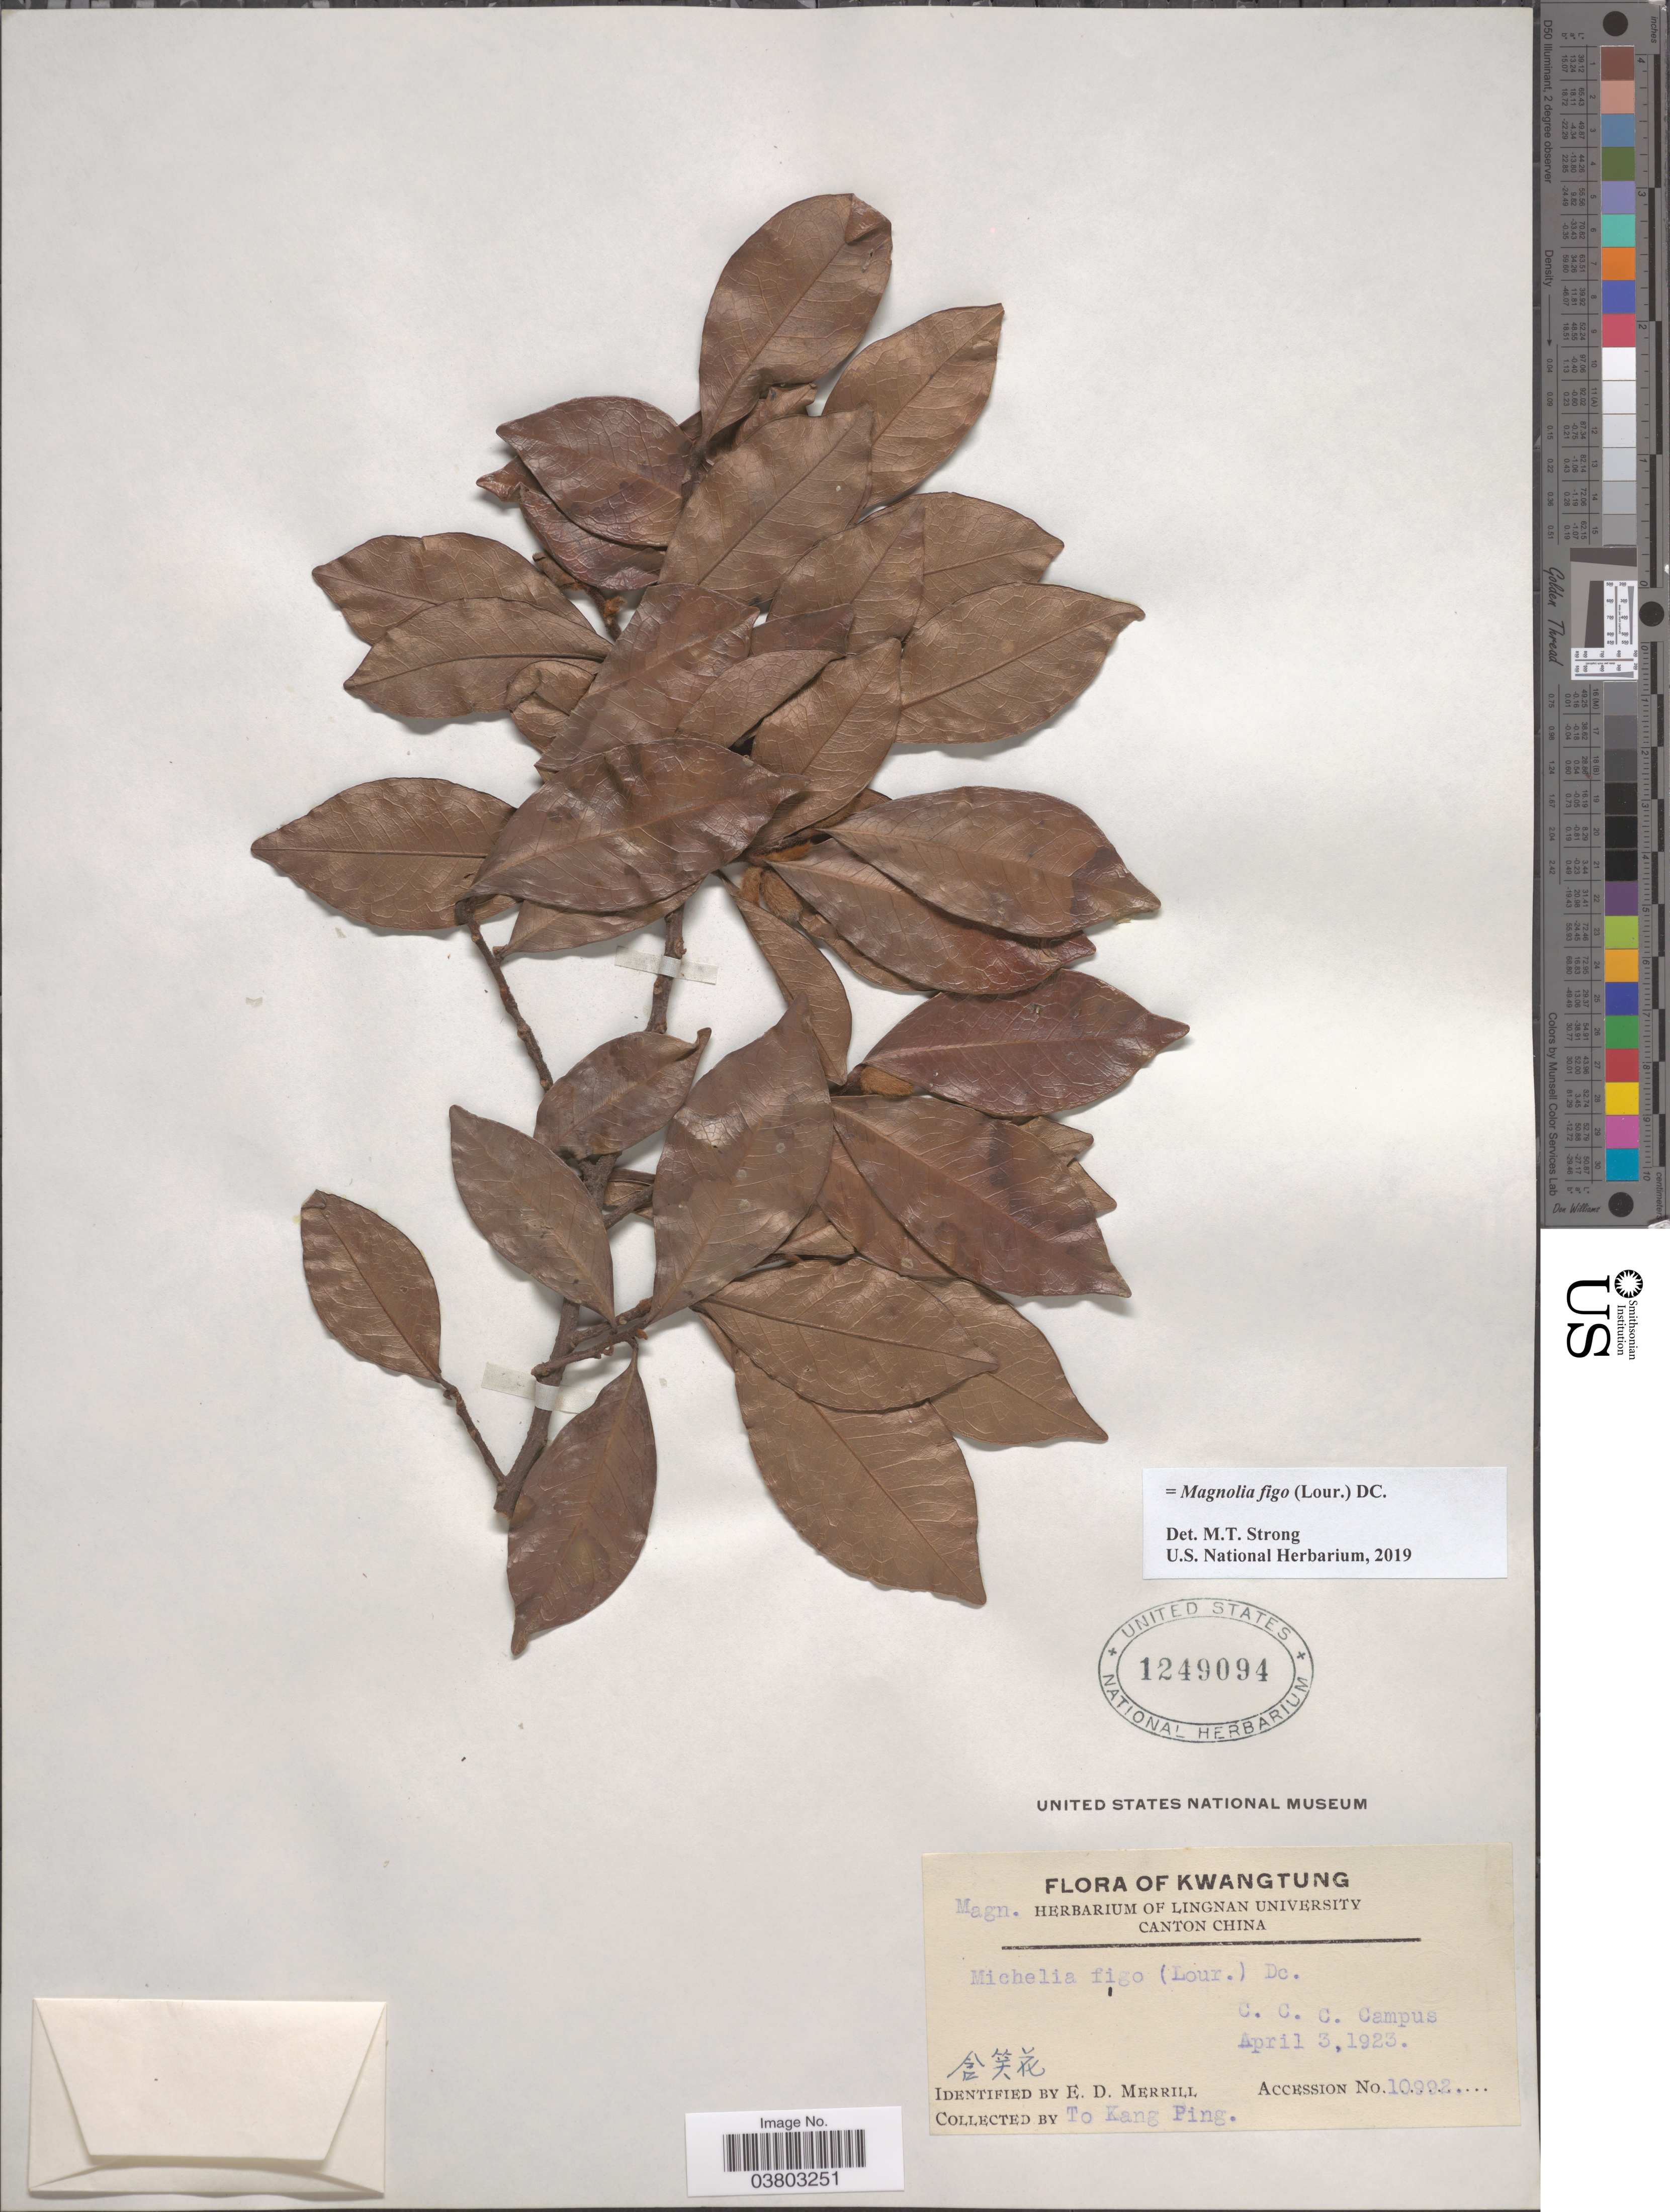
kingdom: Plantae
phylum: Tracheophyta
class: Magnoliopsida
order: Magnoliales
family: Magnoliaceae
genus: Magnolia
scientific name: Magnolia figo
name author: (Lour.) DC.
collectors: T. Ping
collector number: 10992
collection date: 1923-04-03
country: China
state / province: Guangdong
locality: Kwangtung. X.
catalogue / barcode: US 1249094